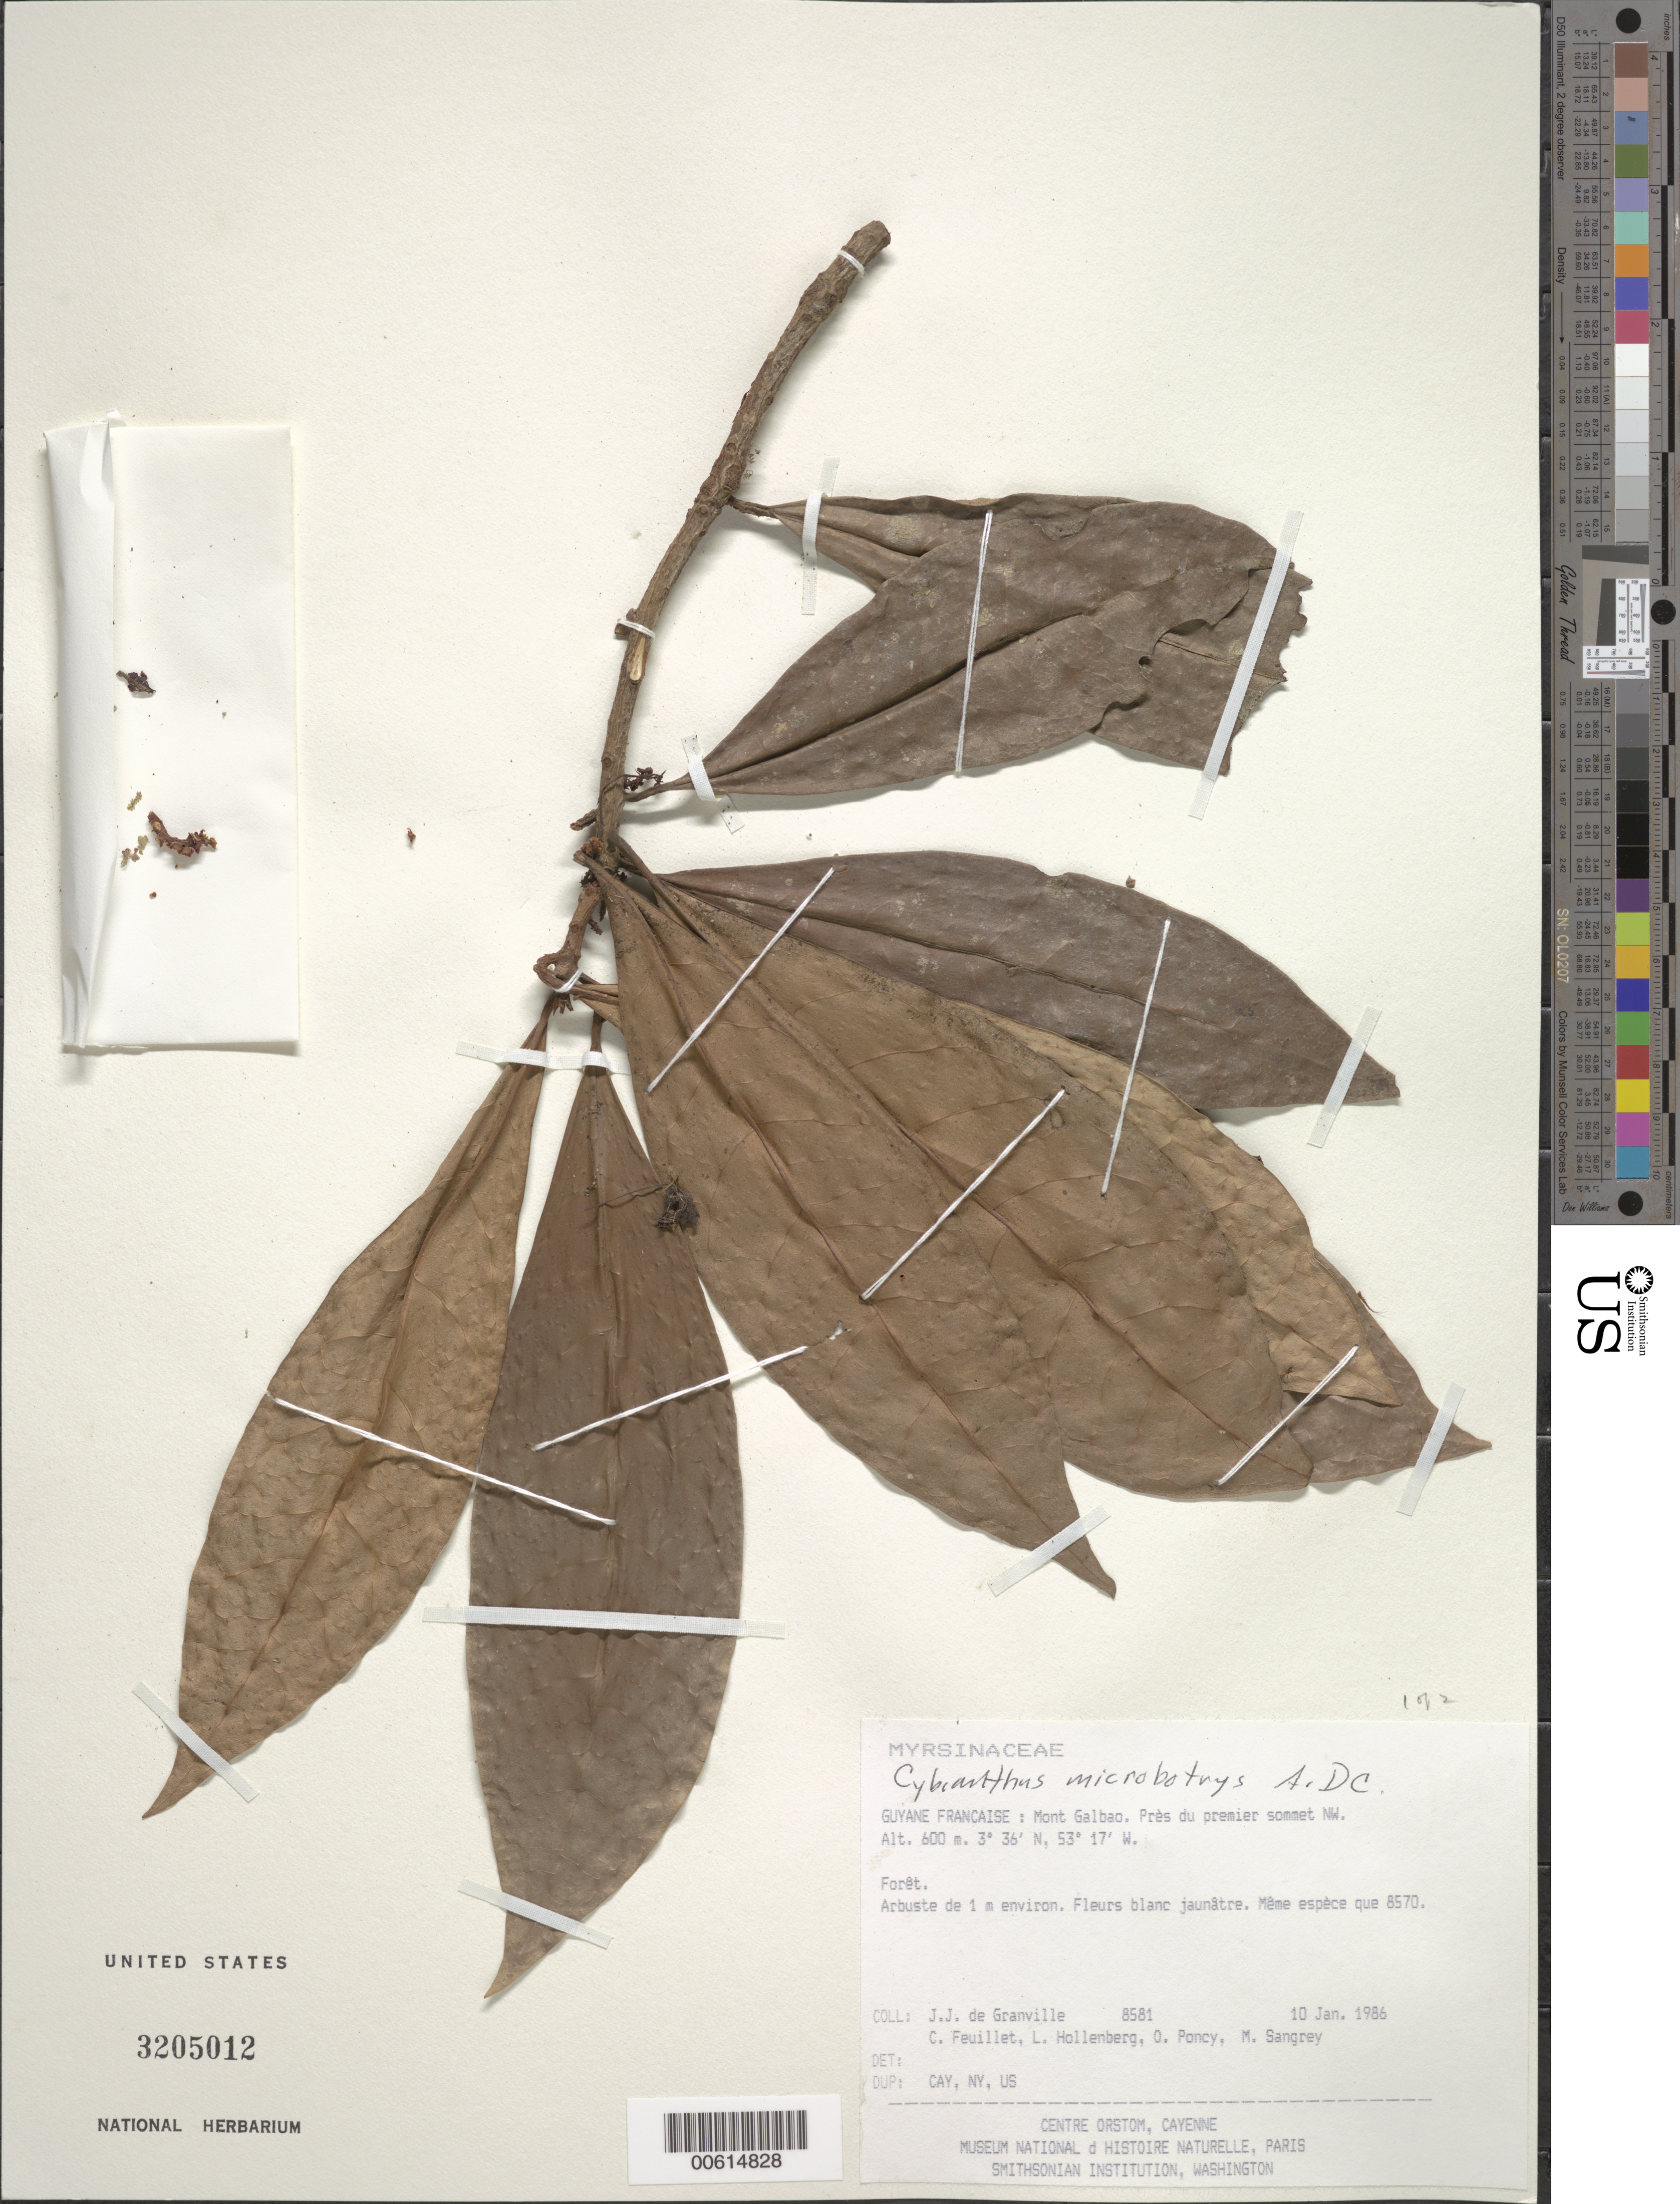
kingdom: Plantae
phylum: Tracheophyta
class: Magnoliopsida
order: Ericales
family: Primulaceae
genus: Cybianthus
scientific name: Cybianthus microbotrys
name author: A. DC.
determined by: Pipoly, J. J., III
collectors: J.-J. de Granville, C. Feuillet, L. Hollenberg, O. Poncy & M. S. Sangrey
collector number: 8581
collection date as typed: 10-Jan-86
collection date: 1986-01-10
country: French Guiana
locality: Mont Galbao. Premier sommet NW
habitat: Forêt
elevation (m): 600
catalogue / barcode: US 3205012